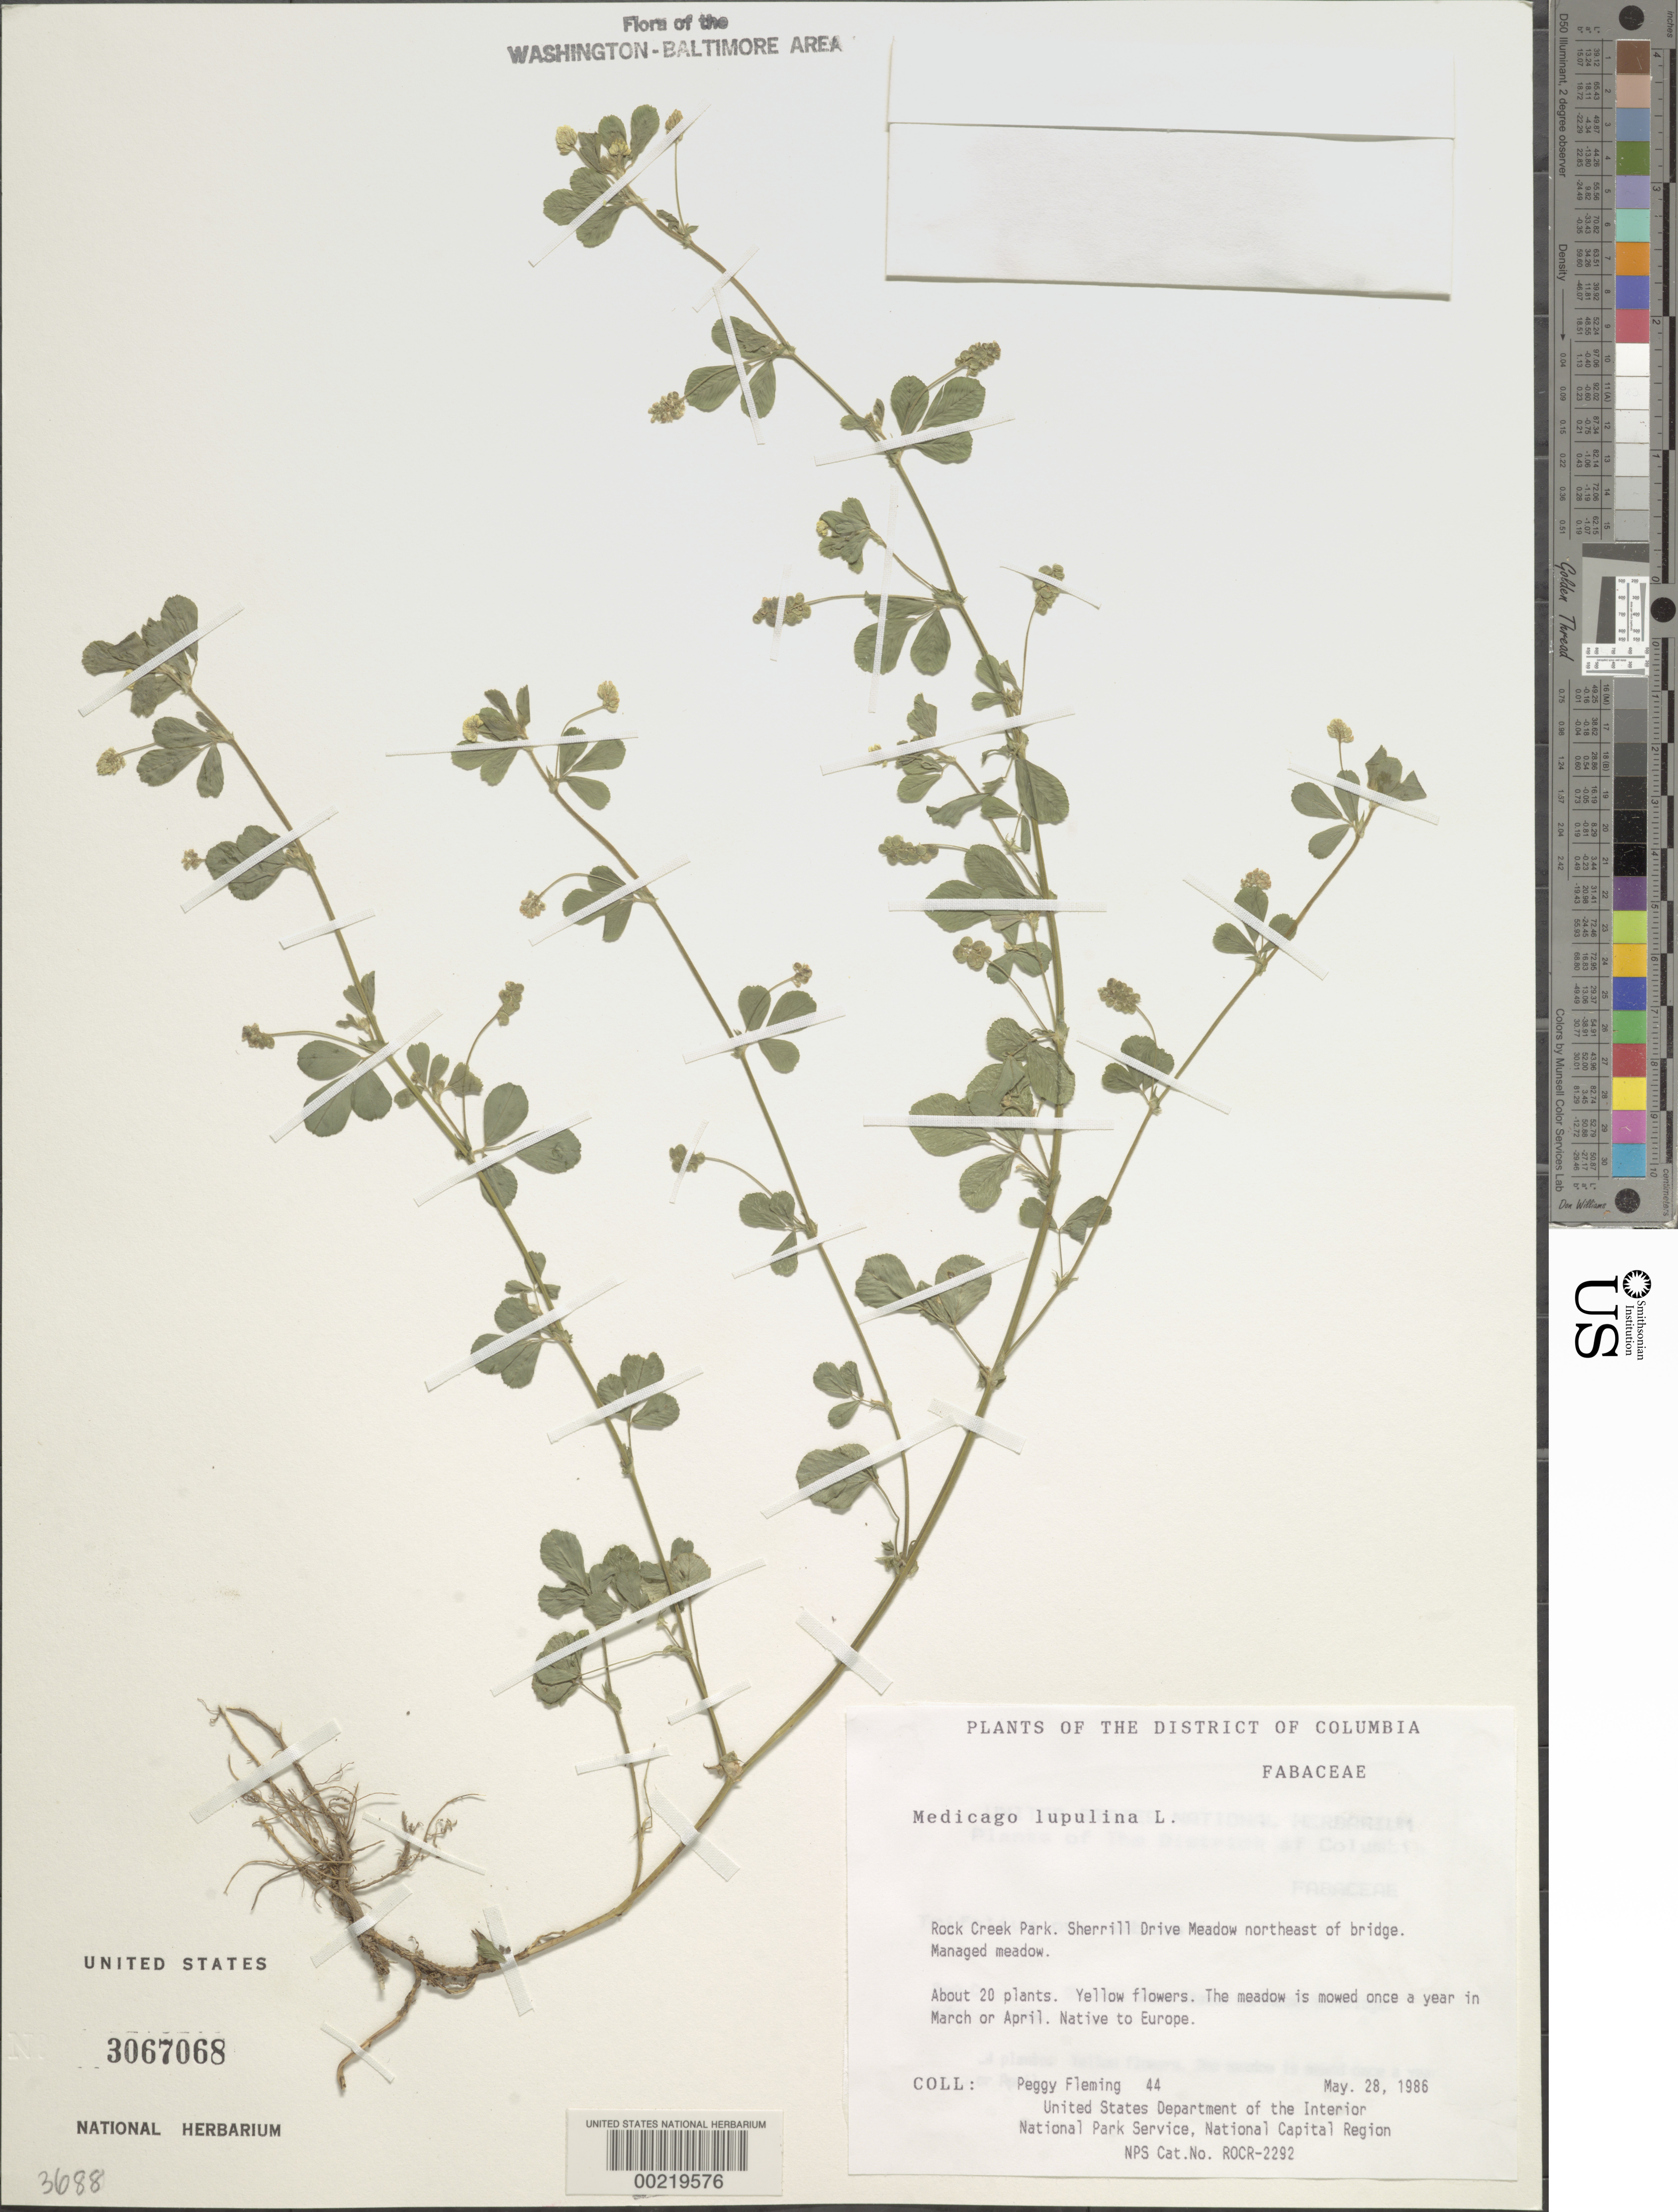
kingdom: Plantae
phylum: Tracheophyta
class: Magnoliopsida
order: Fabales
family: Fabaceae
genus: Medicago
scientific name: Medicago lupulina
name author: L.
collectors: P. Fleming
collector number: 44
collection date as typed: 28 May 1986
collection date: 1986-05-28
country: United States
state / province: District of Columbia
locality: Rock Creek Park. Sherrill Drive meadow northeast of Bridge. Rock Creek Park and vicinity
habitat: Managed meadow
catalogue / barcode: US 3067068